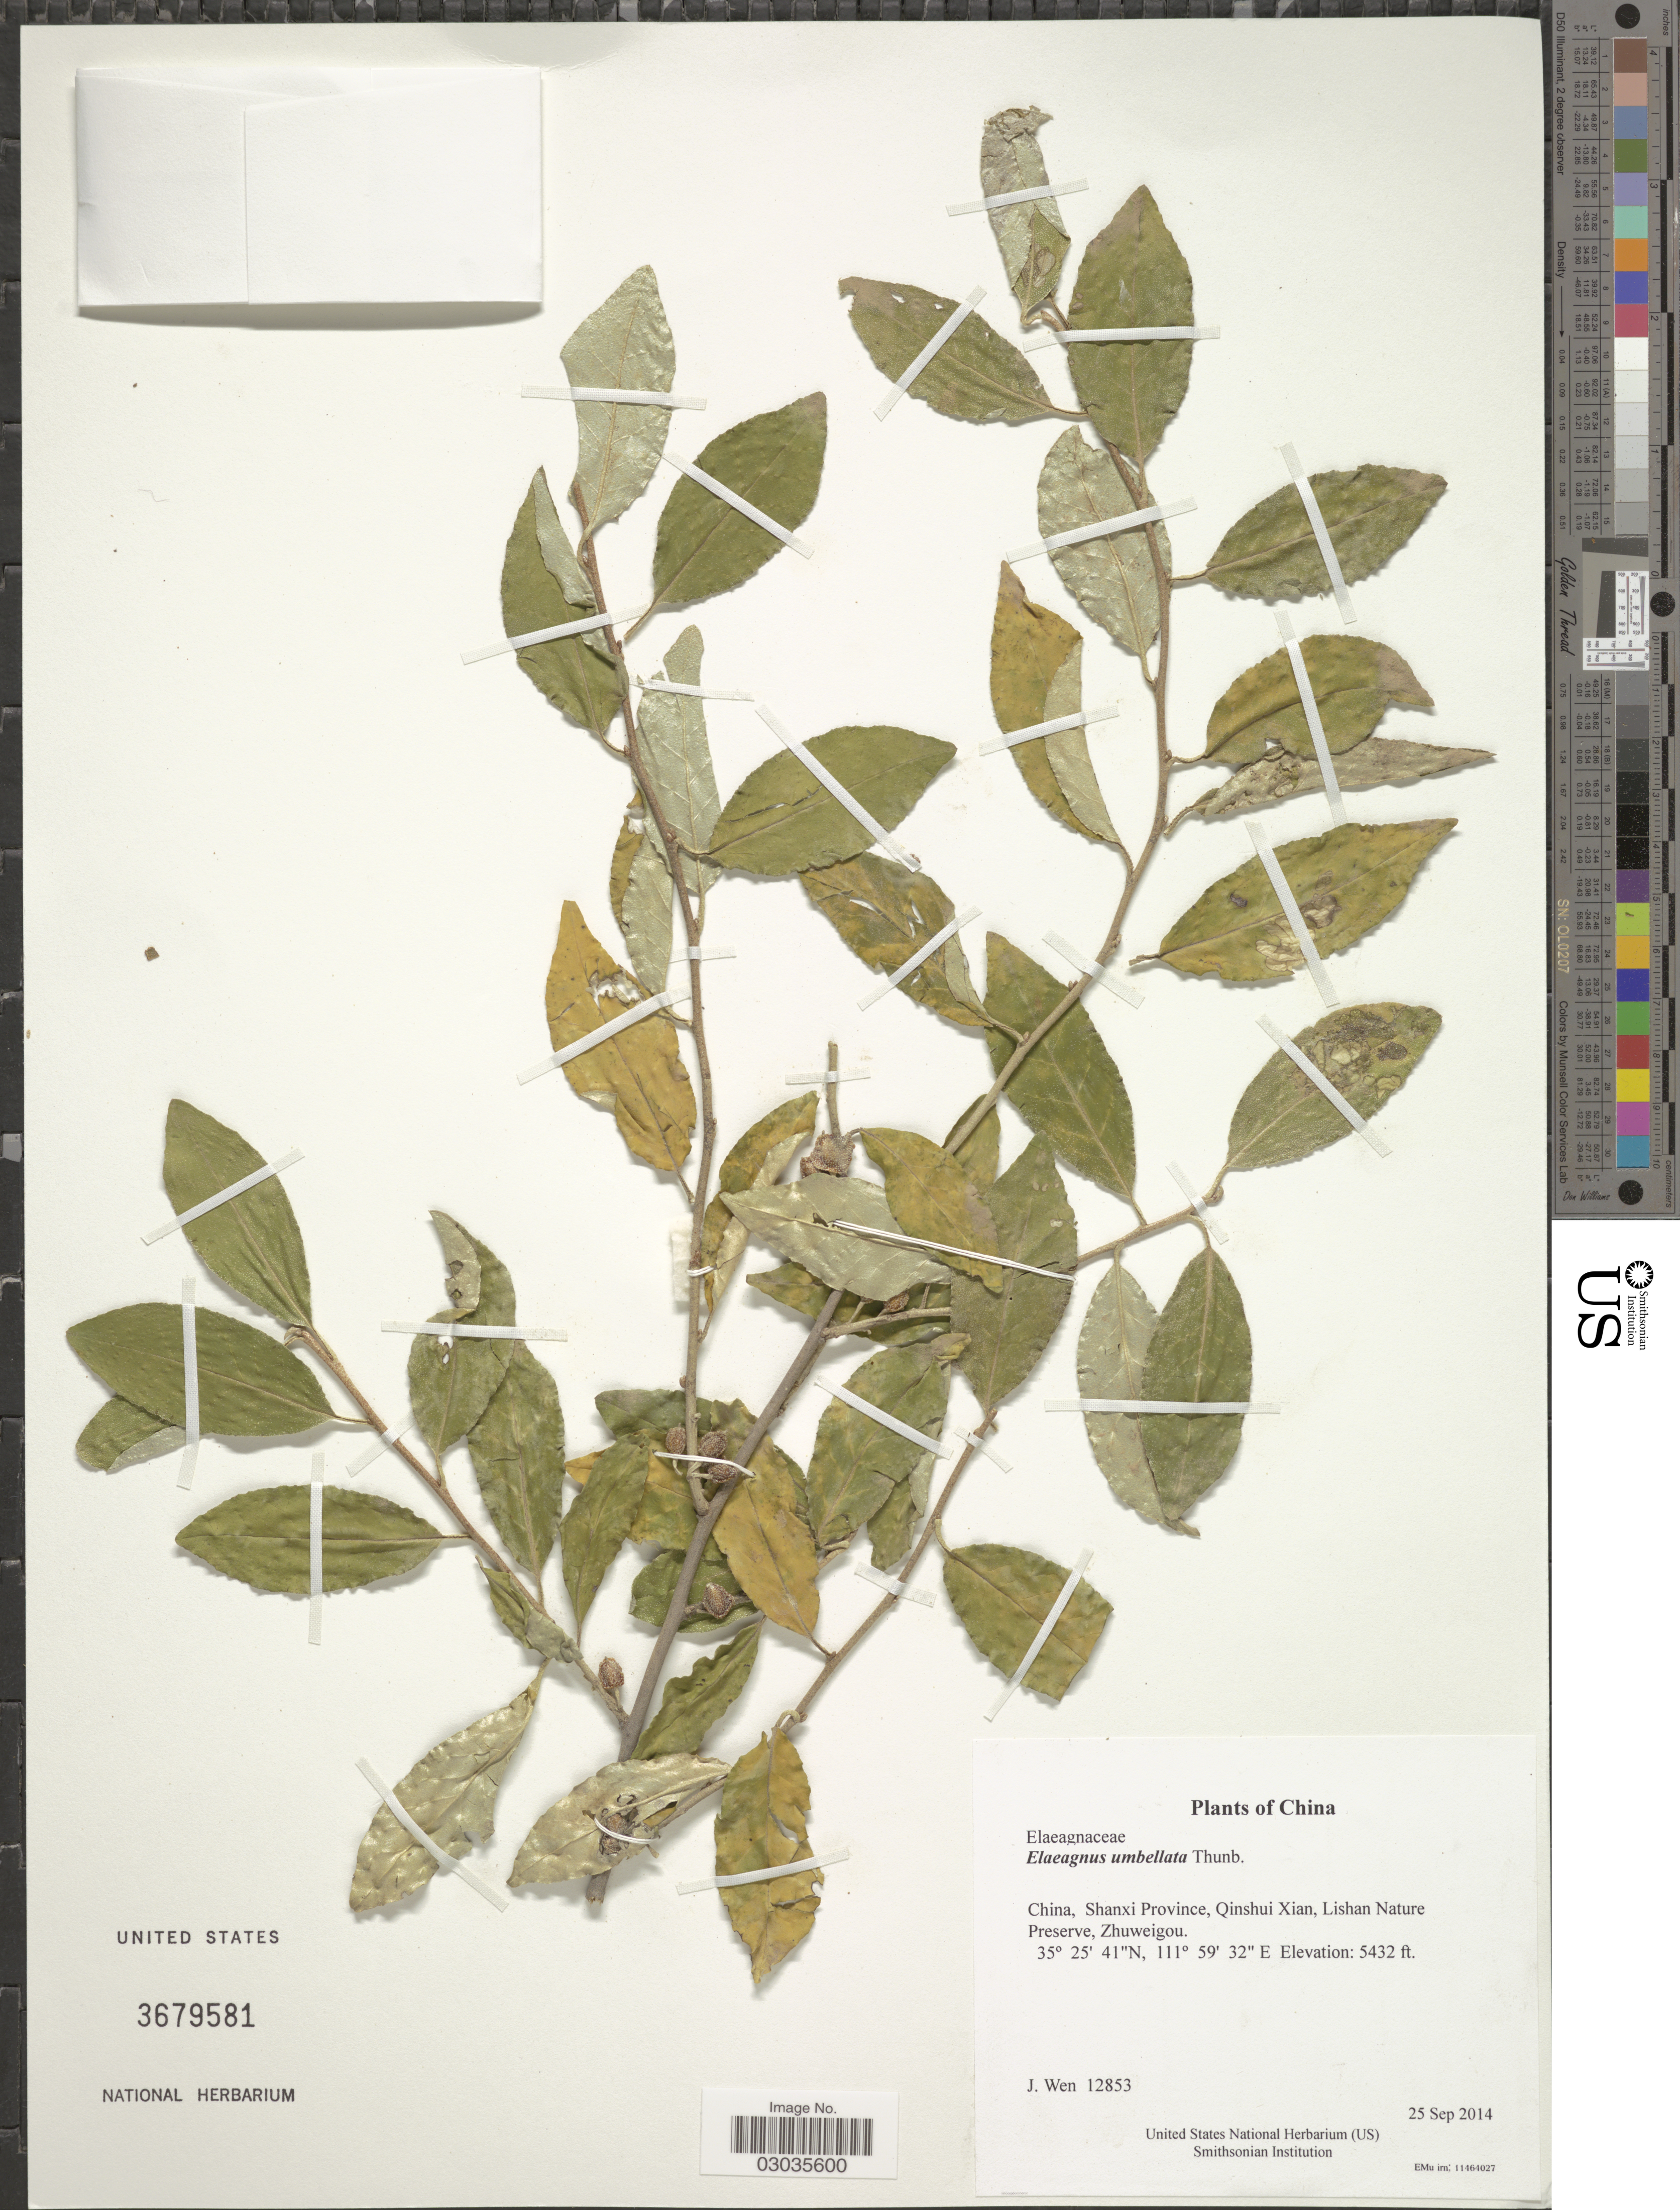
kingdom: Plantae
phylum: Tracheophyta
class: Magnoliopsida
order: Rosales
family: Elaeagnaceae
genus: Elaeagnus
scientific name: Elaeagnus umbellata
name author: Thunb.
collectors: J. Wen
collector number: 12853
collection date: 2014-09-25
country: China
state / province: Shanxi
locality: Qinshui Xian, Lishan Nature Preserve, Zhuweigou.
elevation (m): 1656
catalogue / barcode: US 3679581